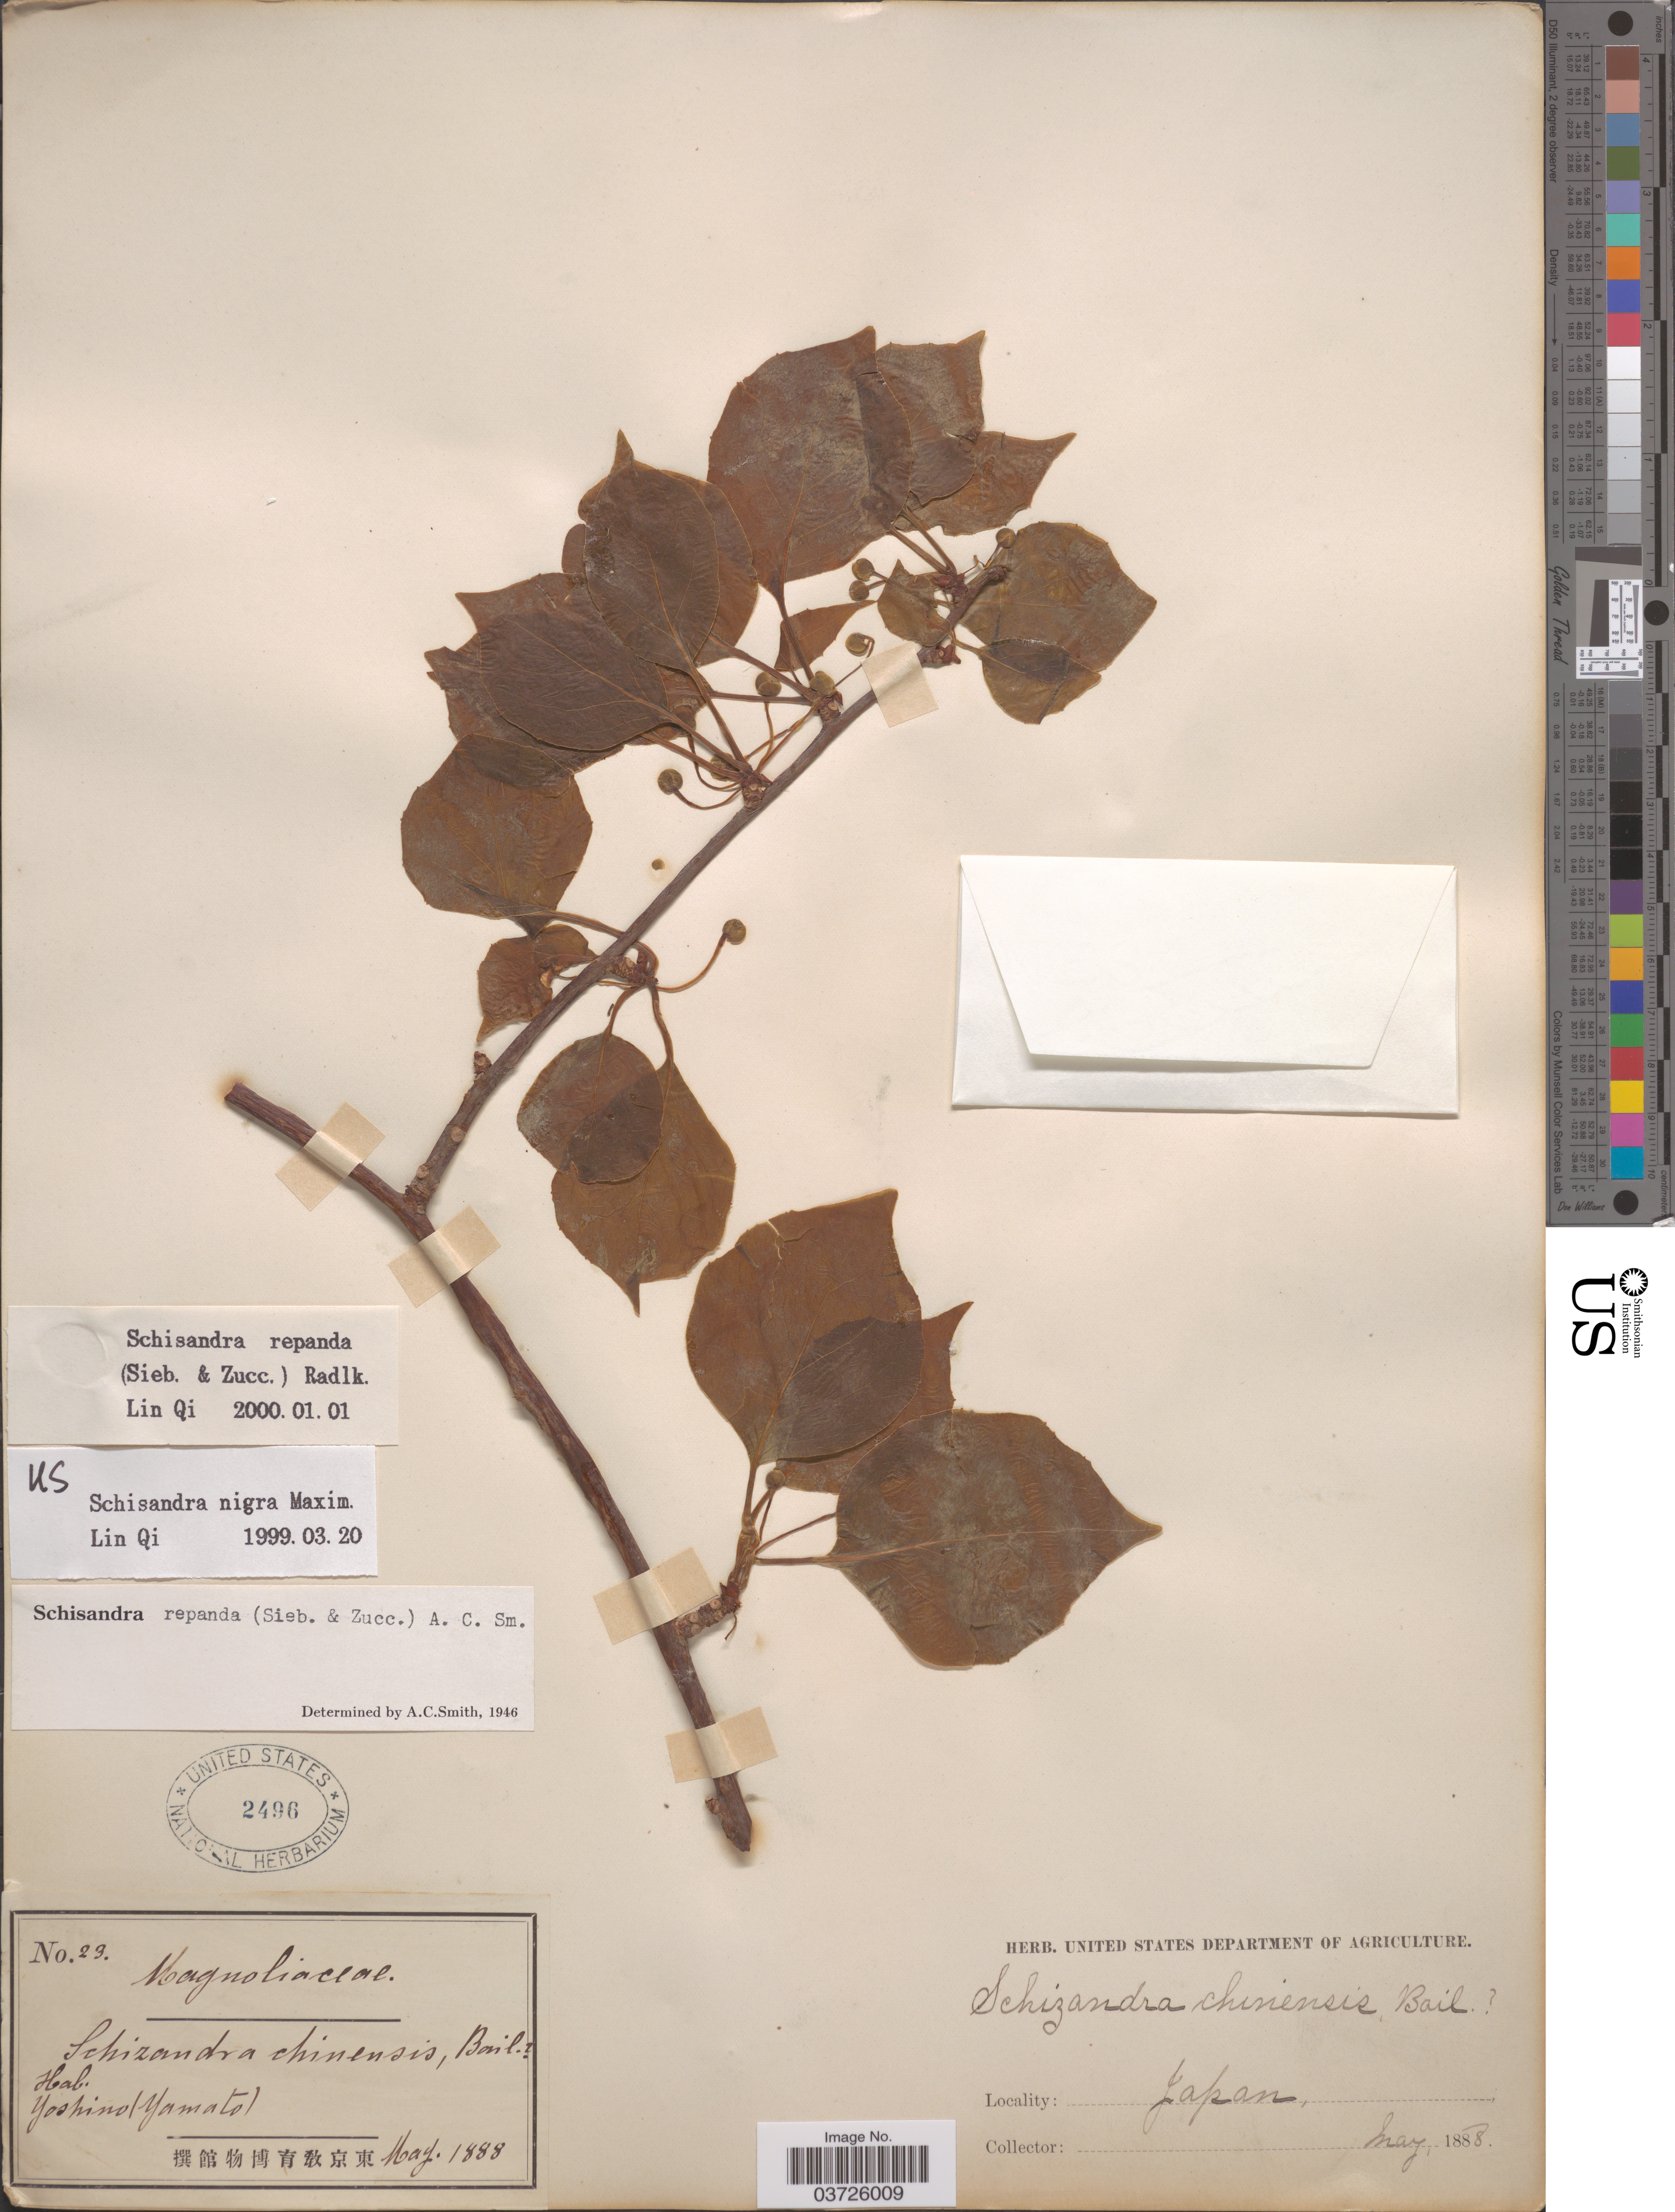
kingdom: Plantae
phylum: Tracheophyta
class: Magnoliopsida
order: Austrobaileyales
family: Schisandraceae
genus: Schisandra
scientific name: Schisandra repanda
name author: (Siebold & Zucc.) Radlk.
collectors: Facchini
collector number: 23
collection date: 1888-05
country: Japan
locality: Yoshino (Yamato).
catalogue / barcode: US 2496